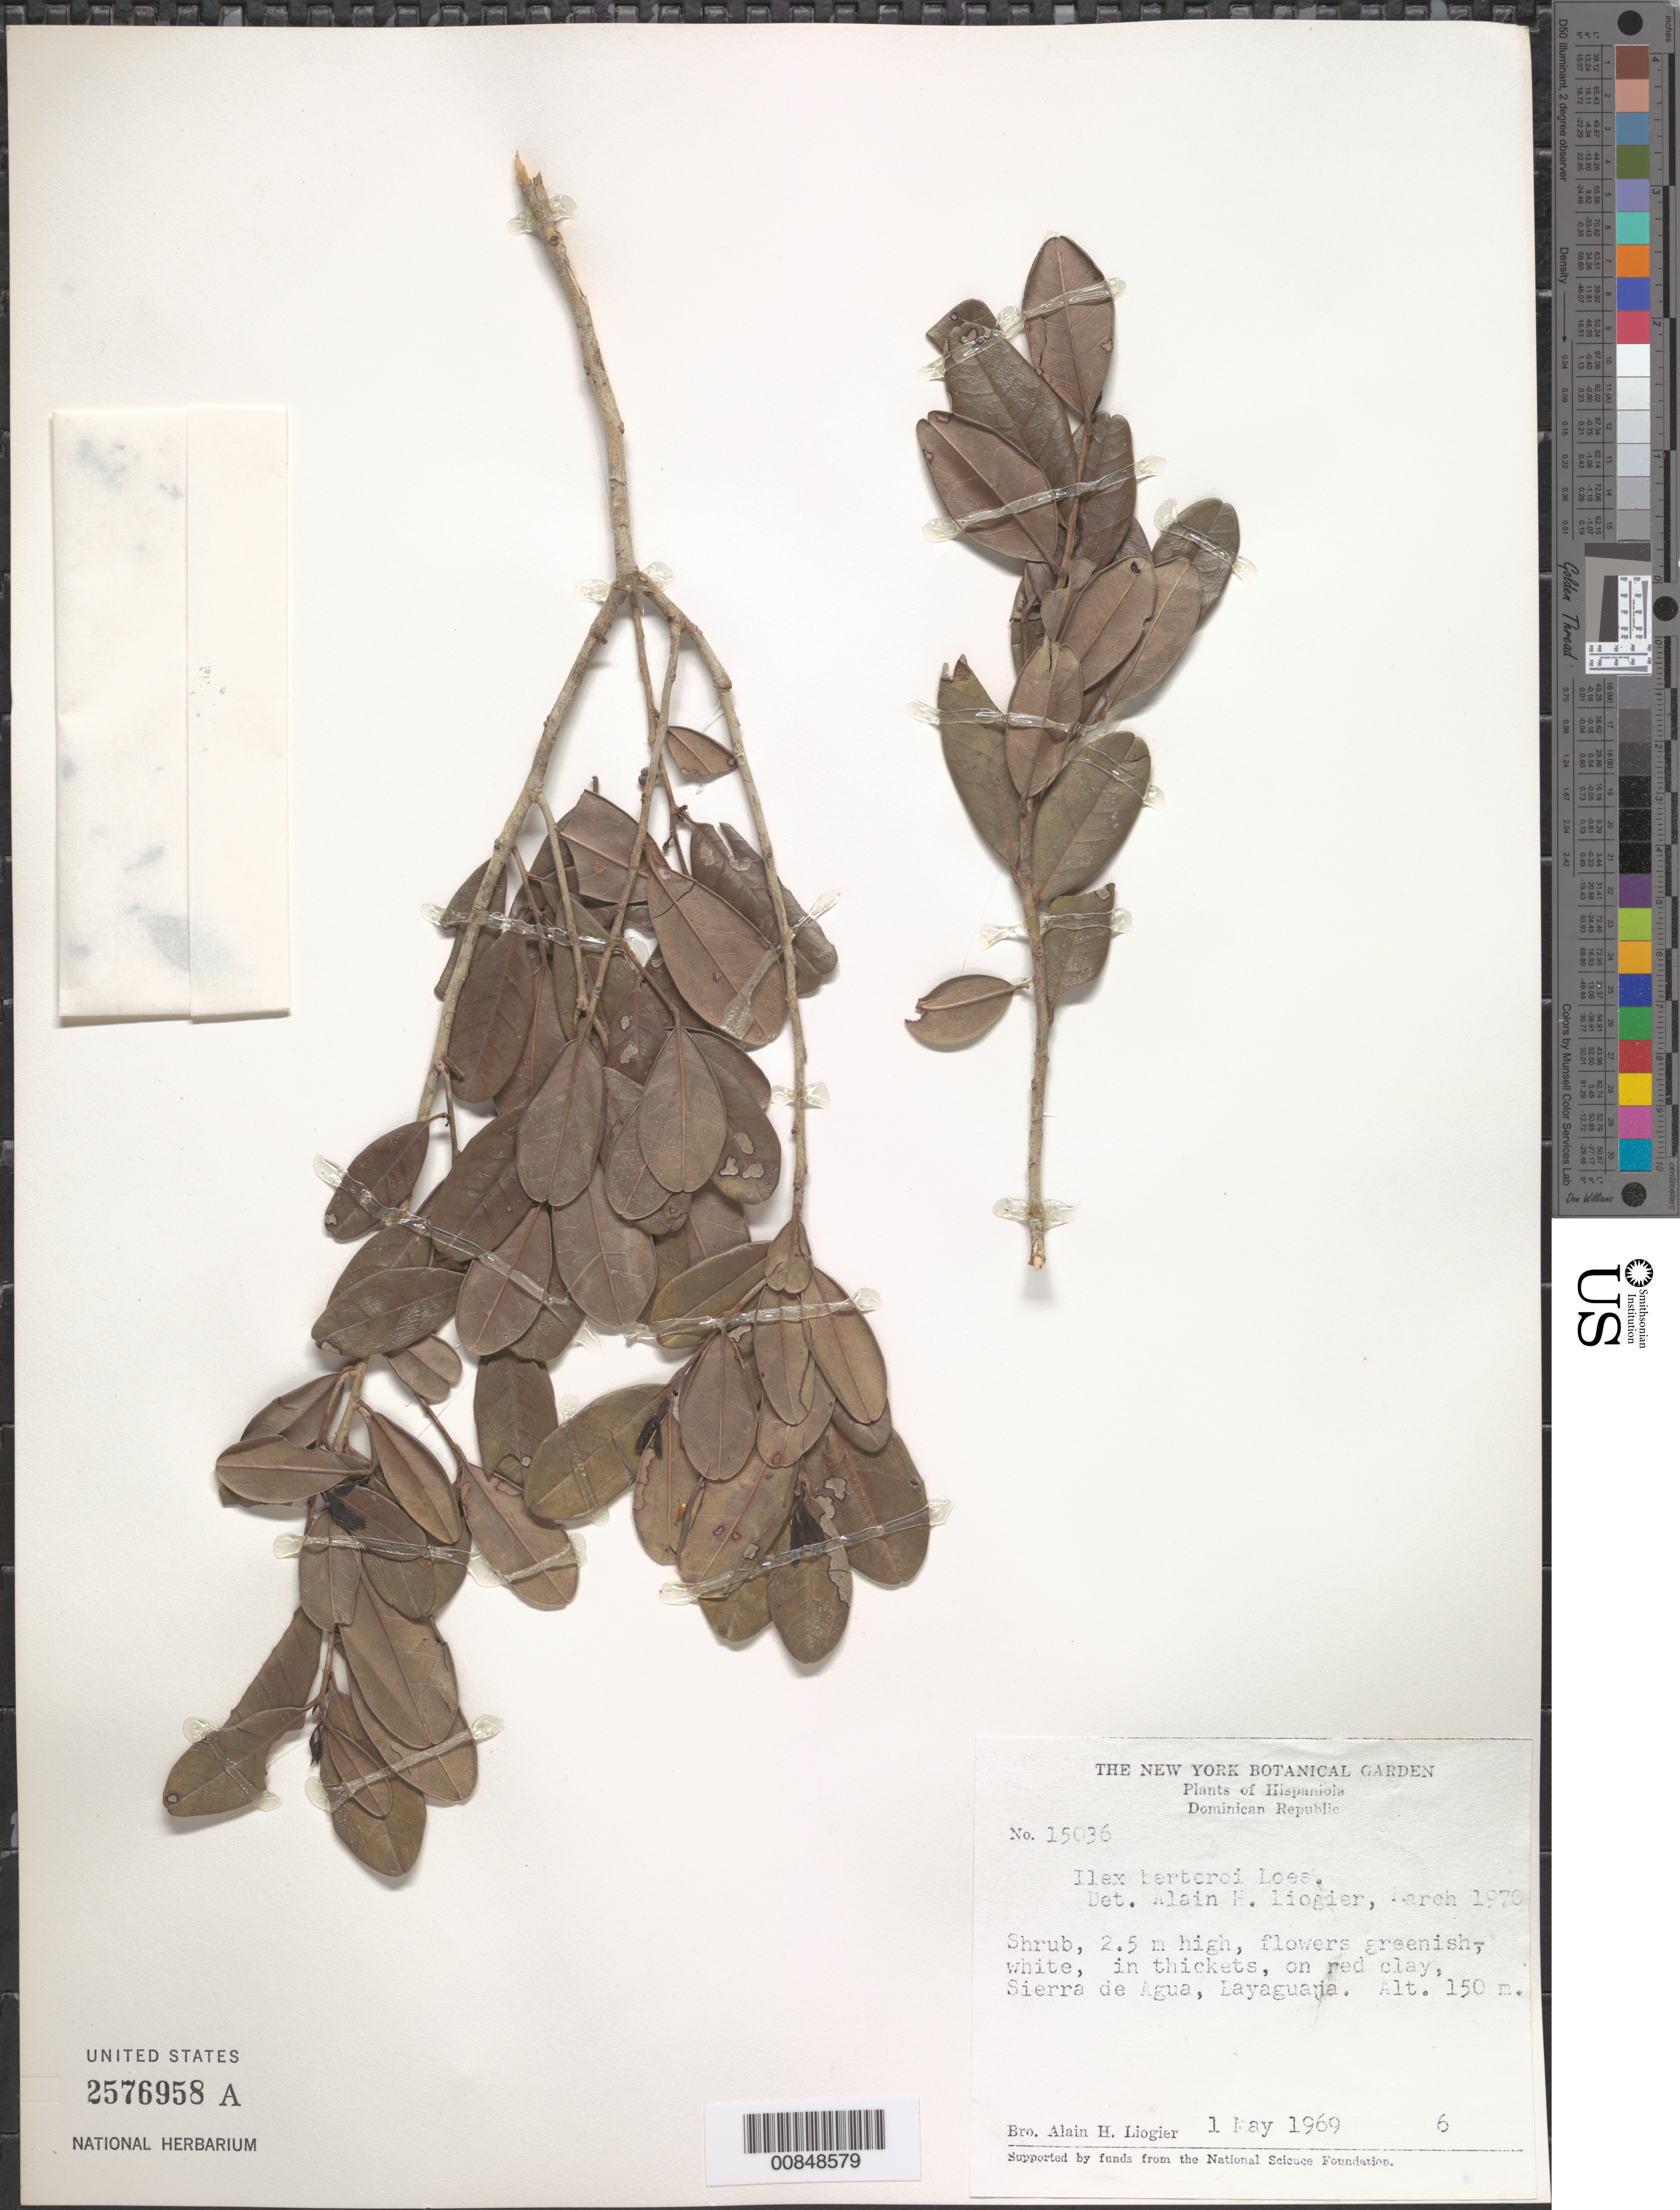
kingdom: Plantae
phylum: Tracheophyta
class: Magnoliopsida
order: Aquifoliales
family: Aquifoliaceae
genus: Ilex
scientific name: Ilex berteroi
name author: Loes.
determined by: Liogier, Alain H.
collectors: A. H. Liogier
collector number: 15036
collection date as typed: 01 May 1969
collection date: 1969-05-01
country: Dominican Republic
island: Hispaniola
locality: Sierra de Agua, Bayaguana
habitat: In thickets on red clay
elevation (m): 150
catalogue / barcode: US 2576958